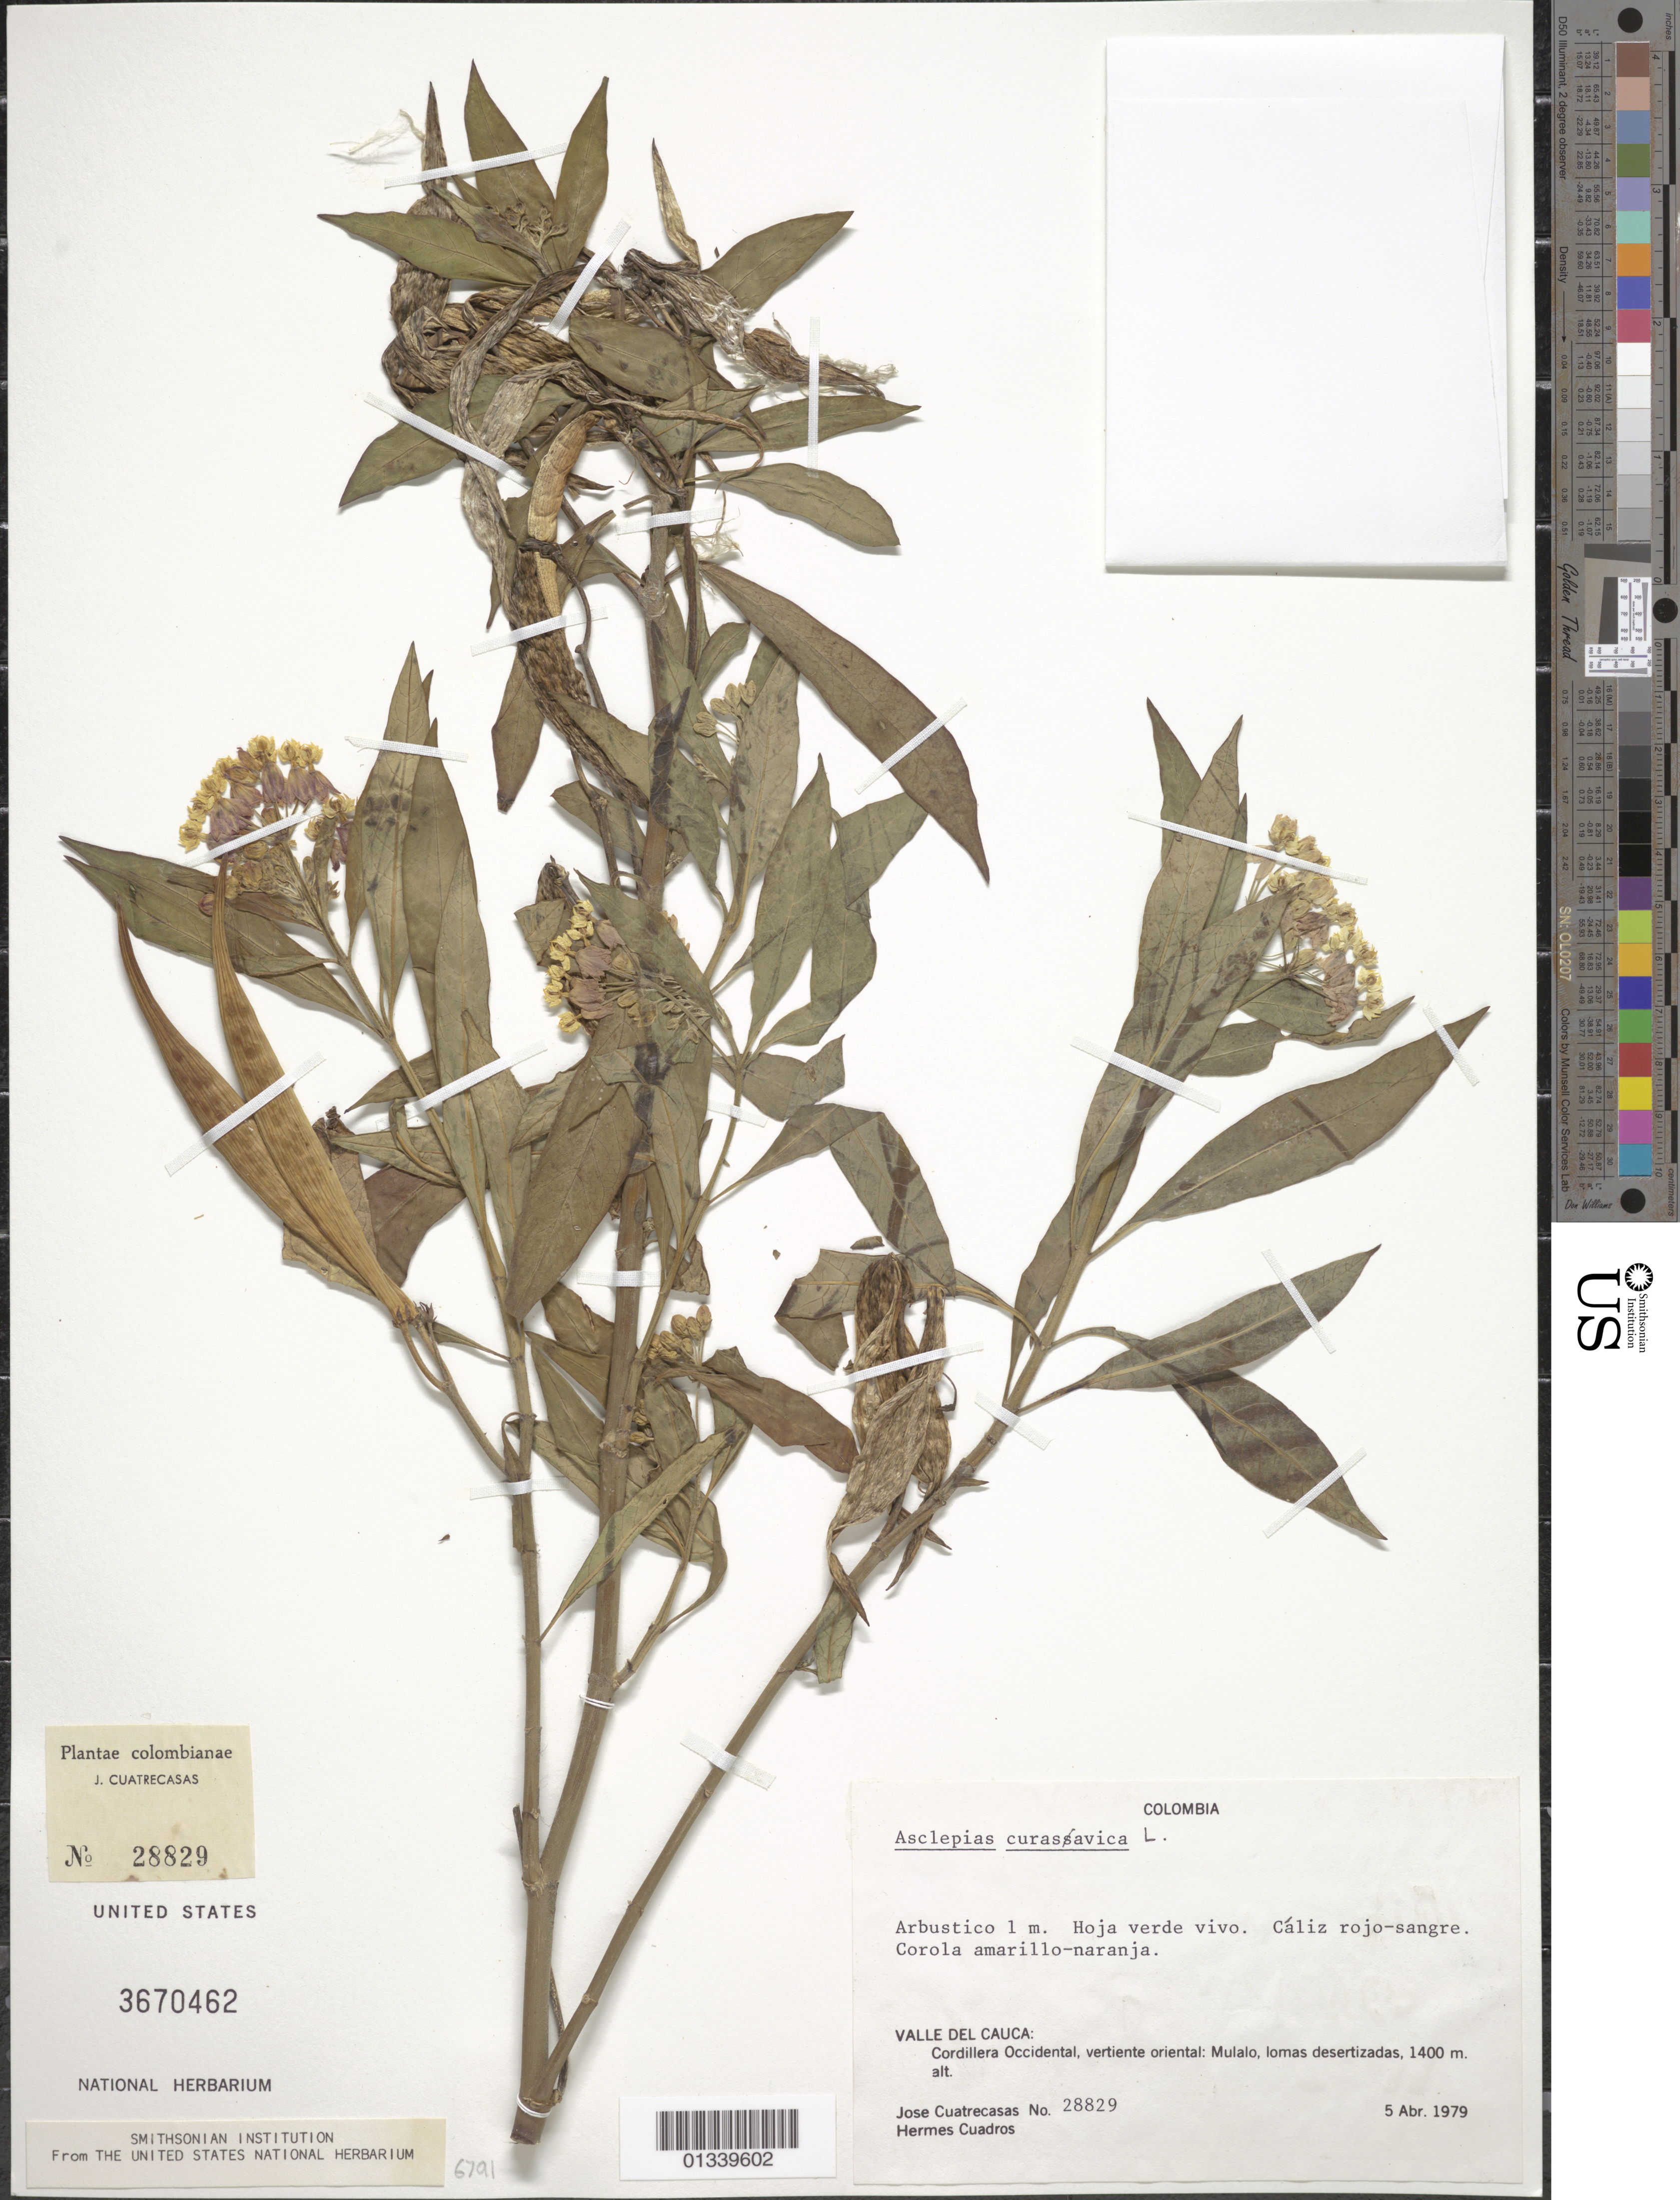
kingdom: Plantae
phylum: Tracheophyta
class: Magnoliopsida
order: Gentianales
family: Apocynaceae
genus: Asclepias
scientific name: Asclepias curassavica f. curassavica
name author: L.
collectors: J. Cuatrecasas & H. Cuadros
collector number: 28829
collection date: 1979-04-05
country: Colombia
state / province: Valle del Cauca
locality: Cordillera Occidental, vertiente oriental: Mulalo, lomas desertizadas.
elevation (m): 1400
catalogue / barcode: US 3670462